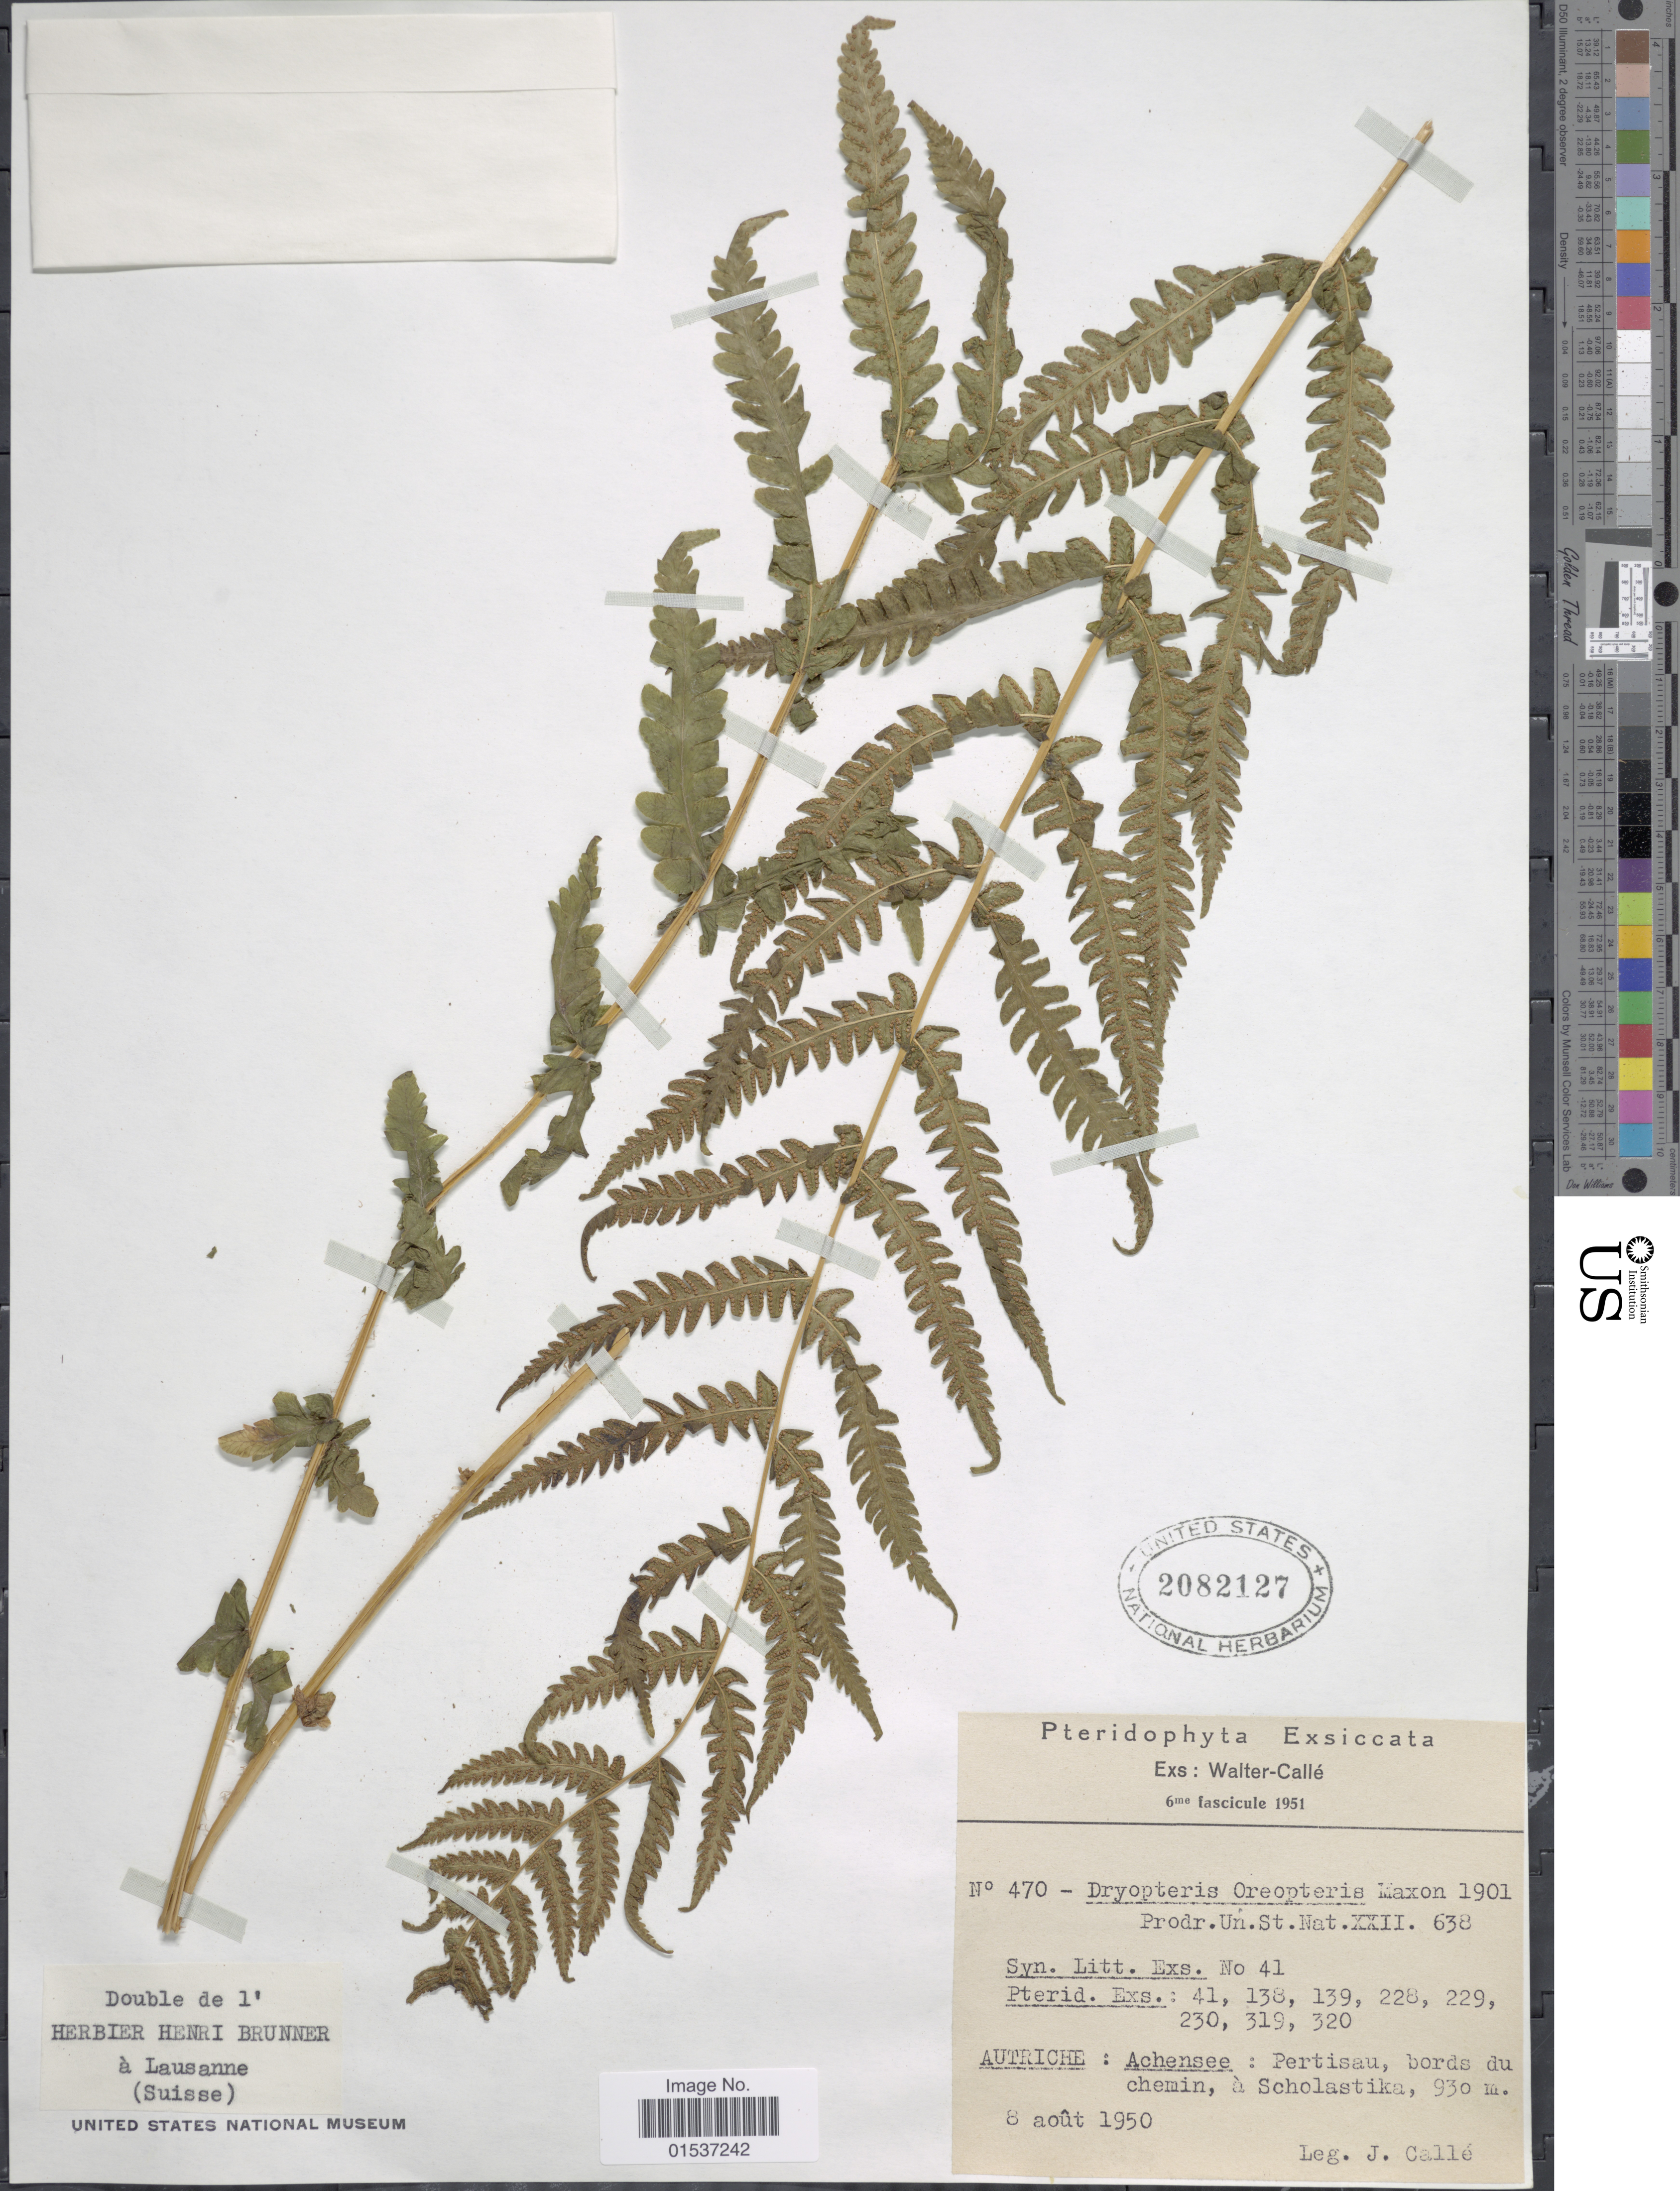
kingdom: Plantae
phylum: Tracheophyta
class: Polypodiopsida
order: Polypodiales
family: Thelypteridaceae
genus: Oreopteris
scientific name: Oreopteris limbosperma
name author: (All.) K. Iwats.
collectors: Calle, J.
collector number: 470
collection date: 1950-08-08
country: Austria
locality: Autriche: Achensee: Pertisau, bords du chemin, a Scholastika.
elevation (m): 930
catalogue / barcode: US 2082127